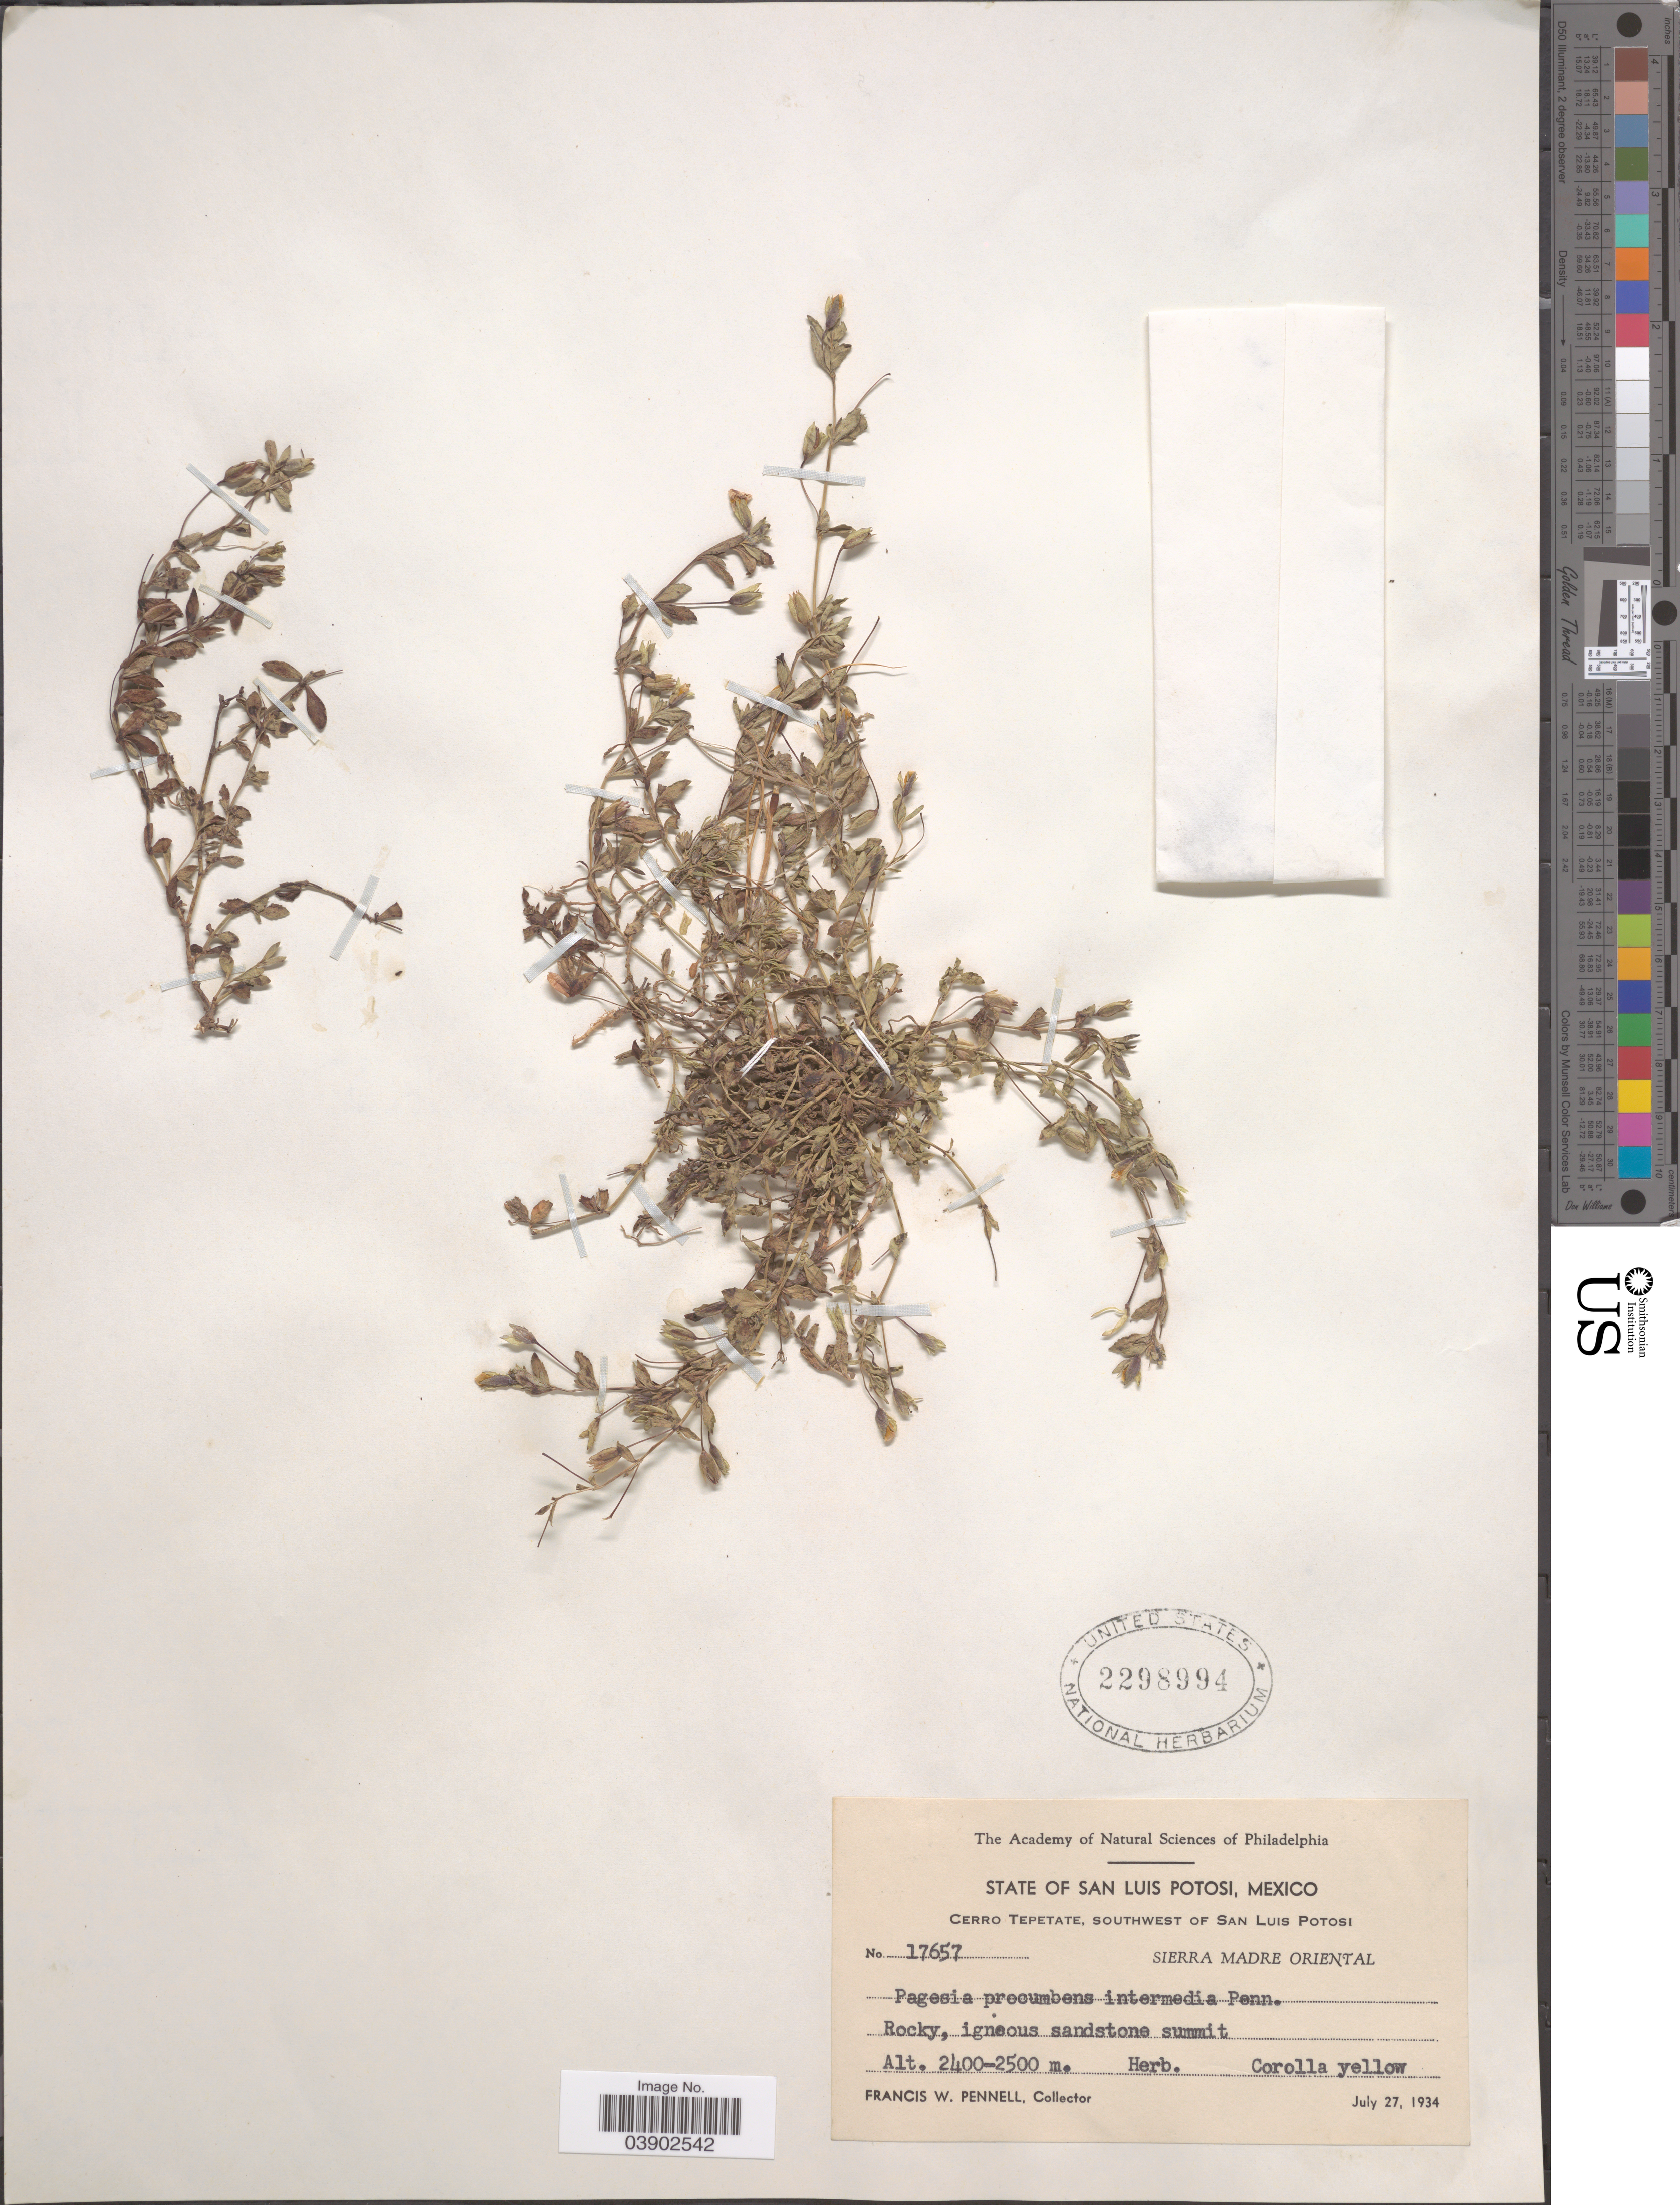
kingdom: Plantae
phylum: Tracheophyta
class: Magnoliopsida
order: Lamiales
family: Plantaginaceae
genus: Mecardonia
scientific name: Mecardonia procumbens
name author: (Mill.) Small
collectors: F. W. Pennell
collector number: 17657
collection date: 1934-07-27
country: Mexico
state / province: San Luis Potosí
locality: Cerro Tepetate, Southwest of San Luis Potosi, Sierra Madre Oriental.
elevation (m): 2400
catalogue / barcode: US 2298994